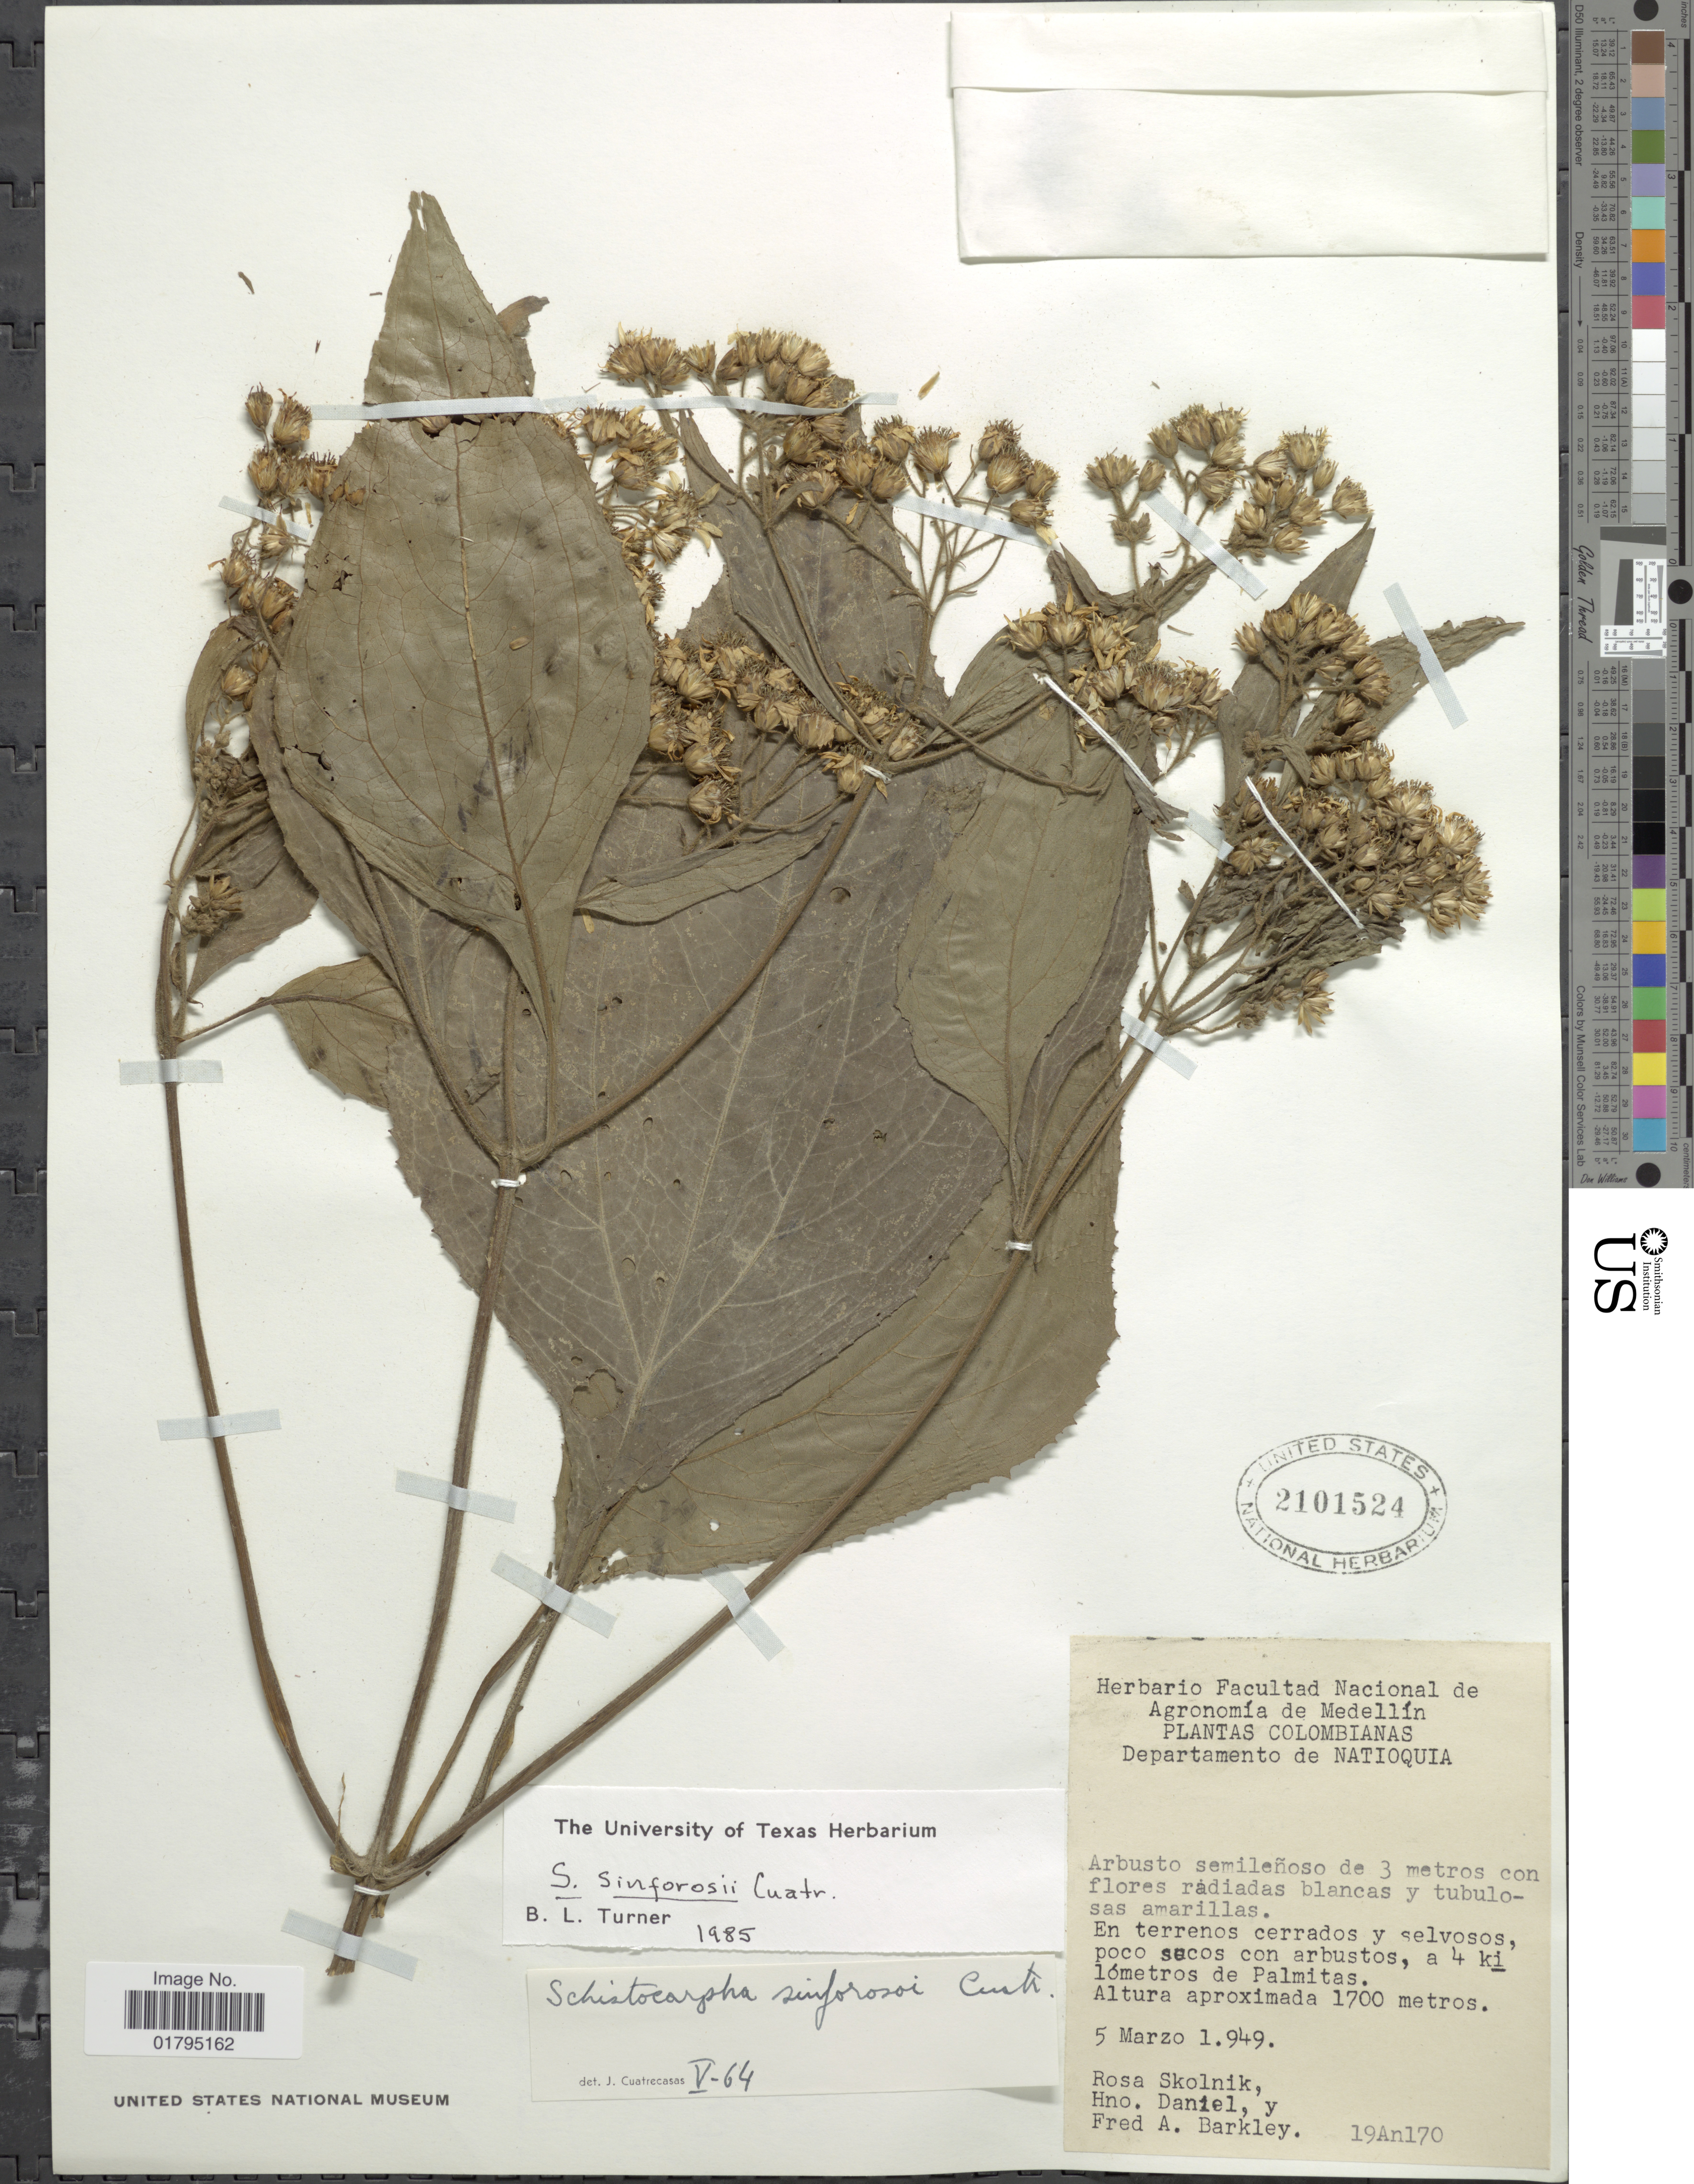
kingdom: Plantae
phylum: Tracheophyta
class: Magnoliopsida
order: Asterales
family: Asteraceae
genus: Schistocarpha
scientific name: Schistocarpha sinforosii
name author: Cuatrec.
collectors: R. Skolnik, H. Daniel & F. A. Barkley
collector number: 19An170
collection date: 1949-03-05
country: Colombia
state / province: Antioquia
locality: Departamento de Natioquia. En terrenos cerrados y selvosos, poco secos con arbustos, a 4 kilometros de Palmitas.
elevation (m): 1700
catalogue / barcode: US 2101524